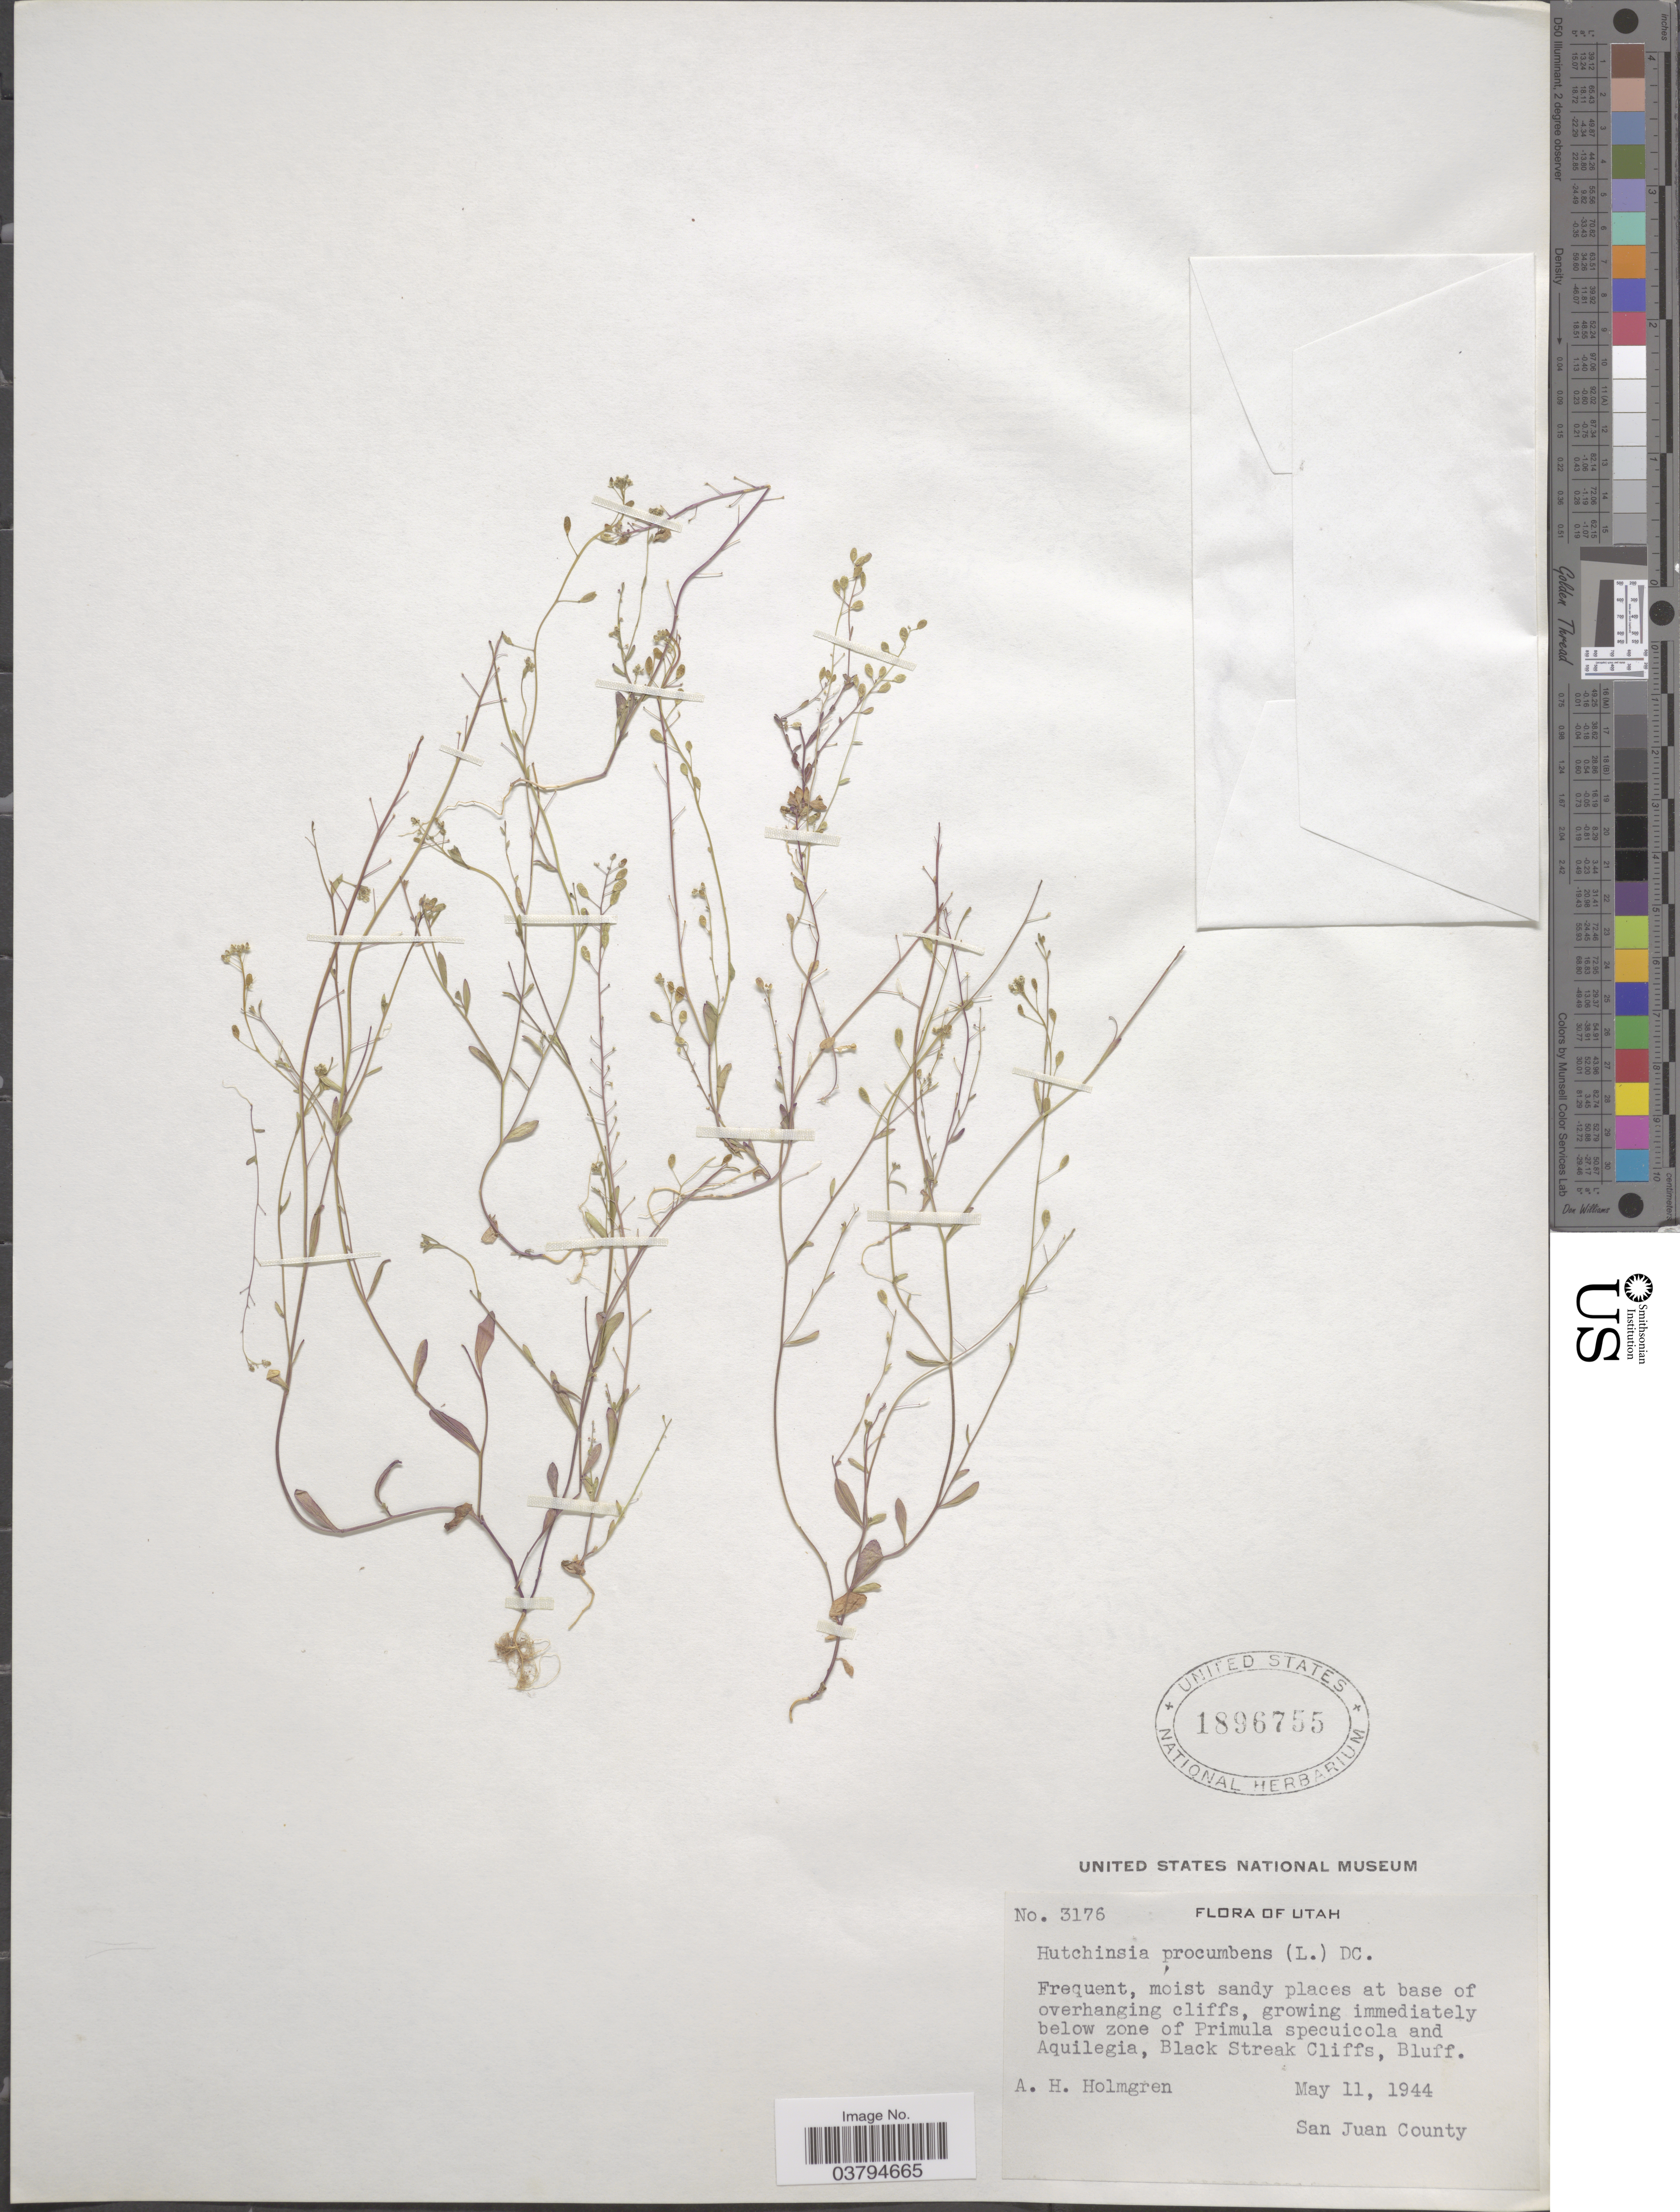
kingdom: Plantae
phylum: Tracheophyta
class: Magnoliopsida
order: Brassicales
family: Brassicaceae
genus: Hornungia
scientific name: Hornungia procumbens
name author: (L.) Hayek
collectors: A. H. Holmgren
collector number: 3176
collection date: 1944-05-11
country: United States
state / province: Utah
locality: Below zone of Primula specuicola and Aquilegia, Black Streak Clliffs, Bluff. San Juan County.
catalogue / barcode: US 1896755